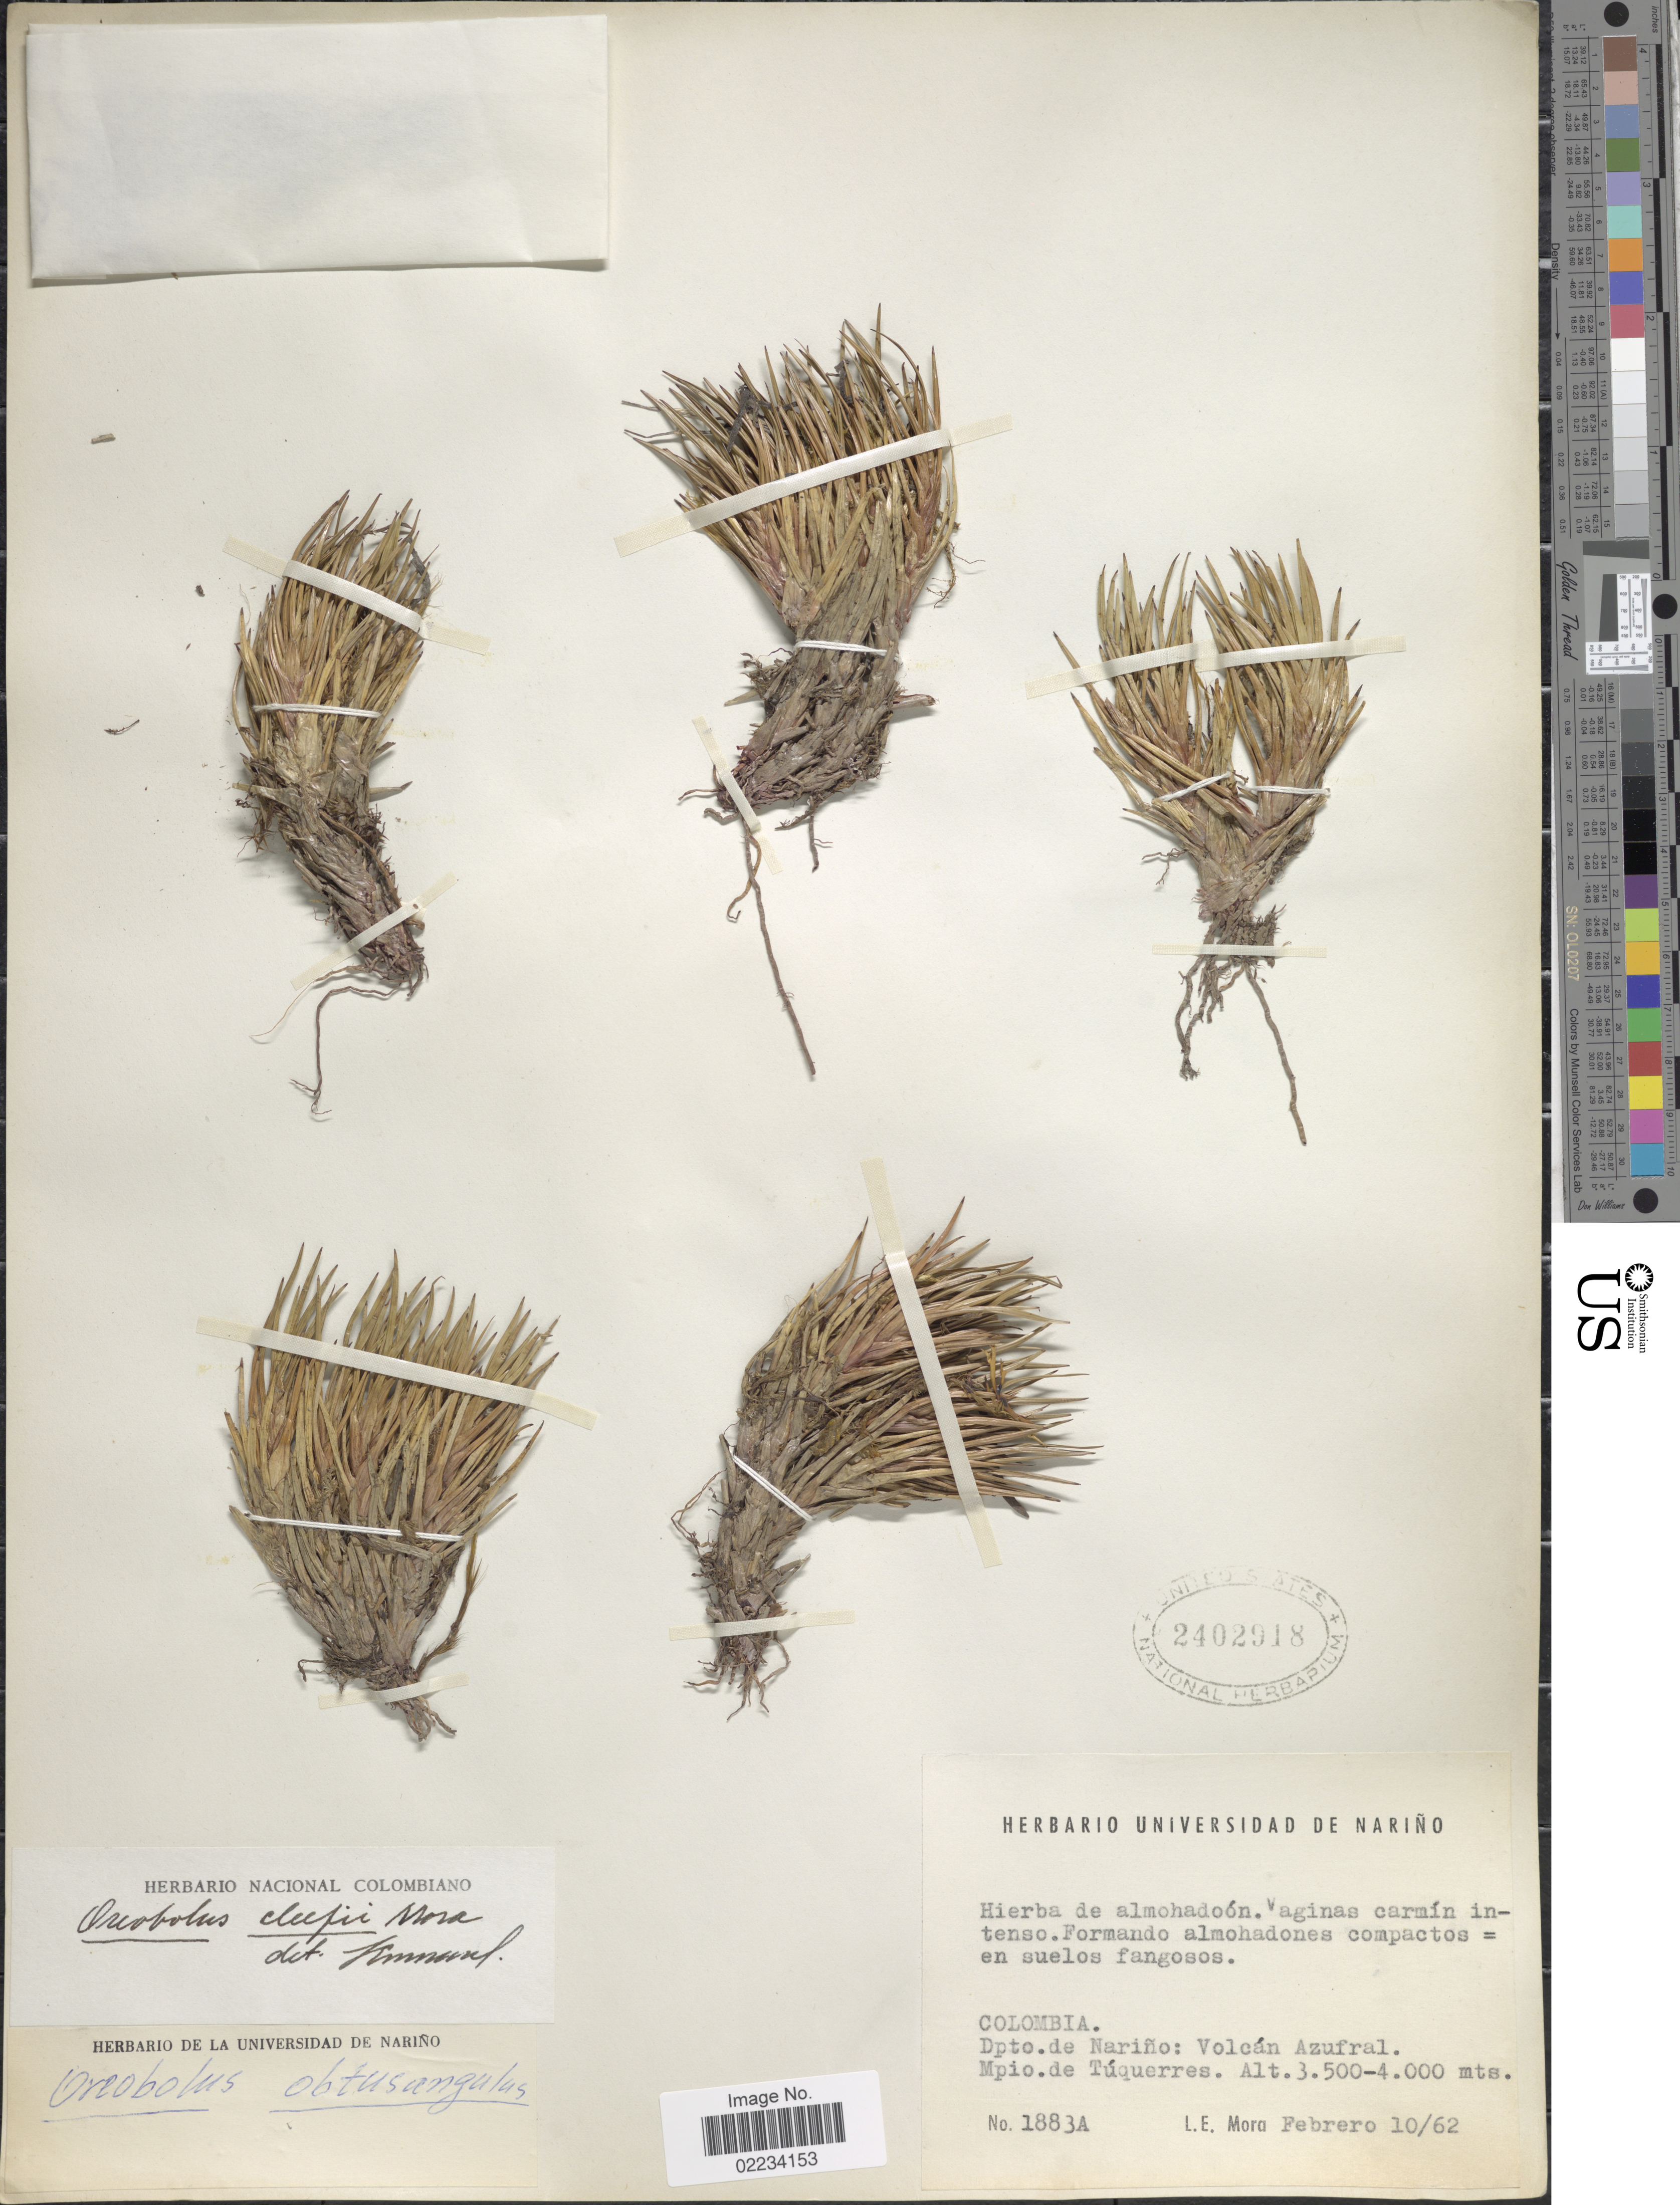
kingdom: Plantae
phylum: Tracheophyta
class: Liliopsida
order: Poales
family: Cyperaceae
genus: Oreobolus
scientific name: Oreobolus cleefii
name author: L.E. Mora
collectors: L. Mora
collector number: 1883A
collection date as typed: Transcribed d/m/y: 10/2/62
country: Colombia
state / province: Nariño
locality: Dpto de Nariño: Volcán Azufral. Mpio de Túquerres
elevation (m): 3500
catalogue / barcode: US 2402918